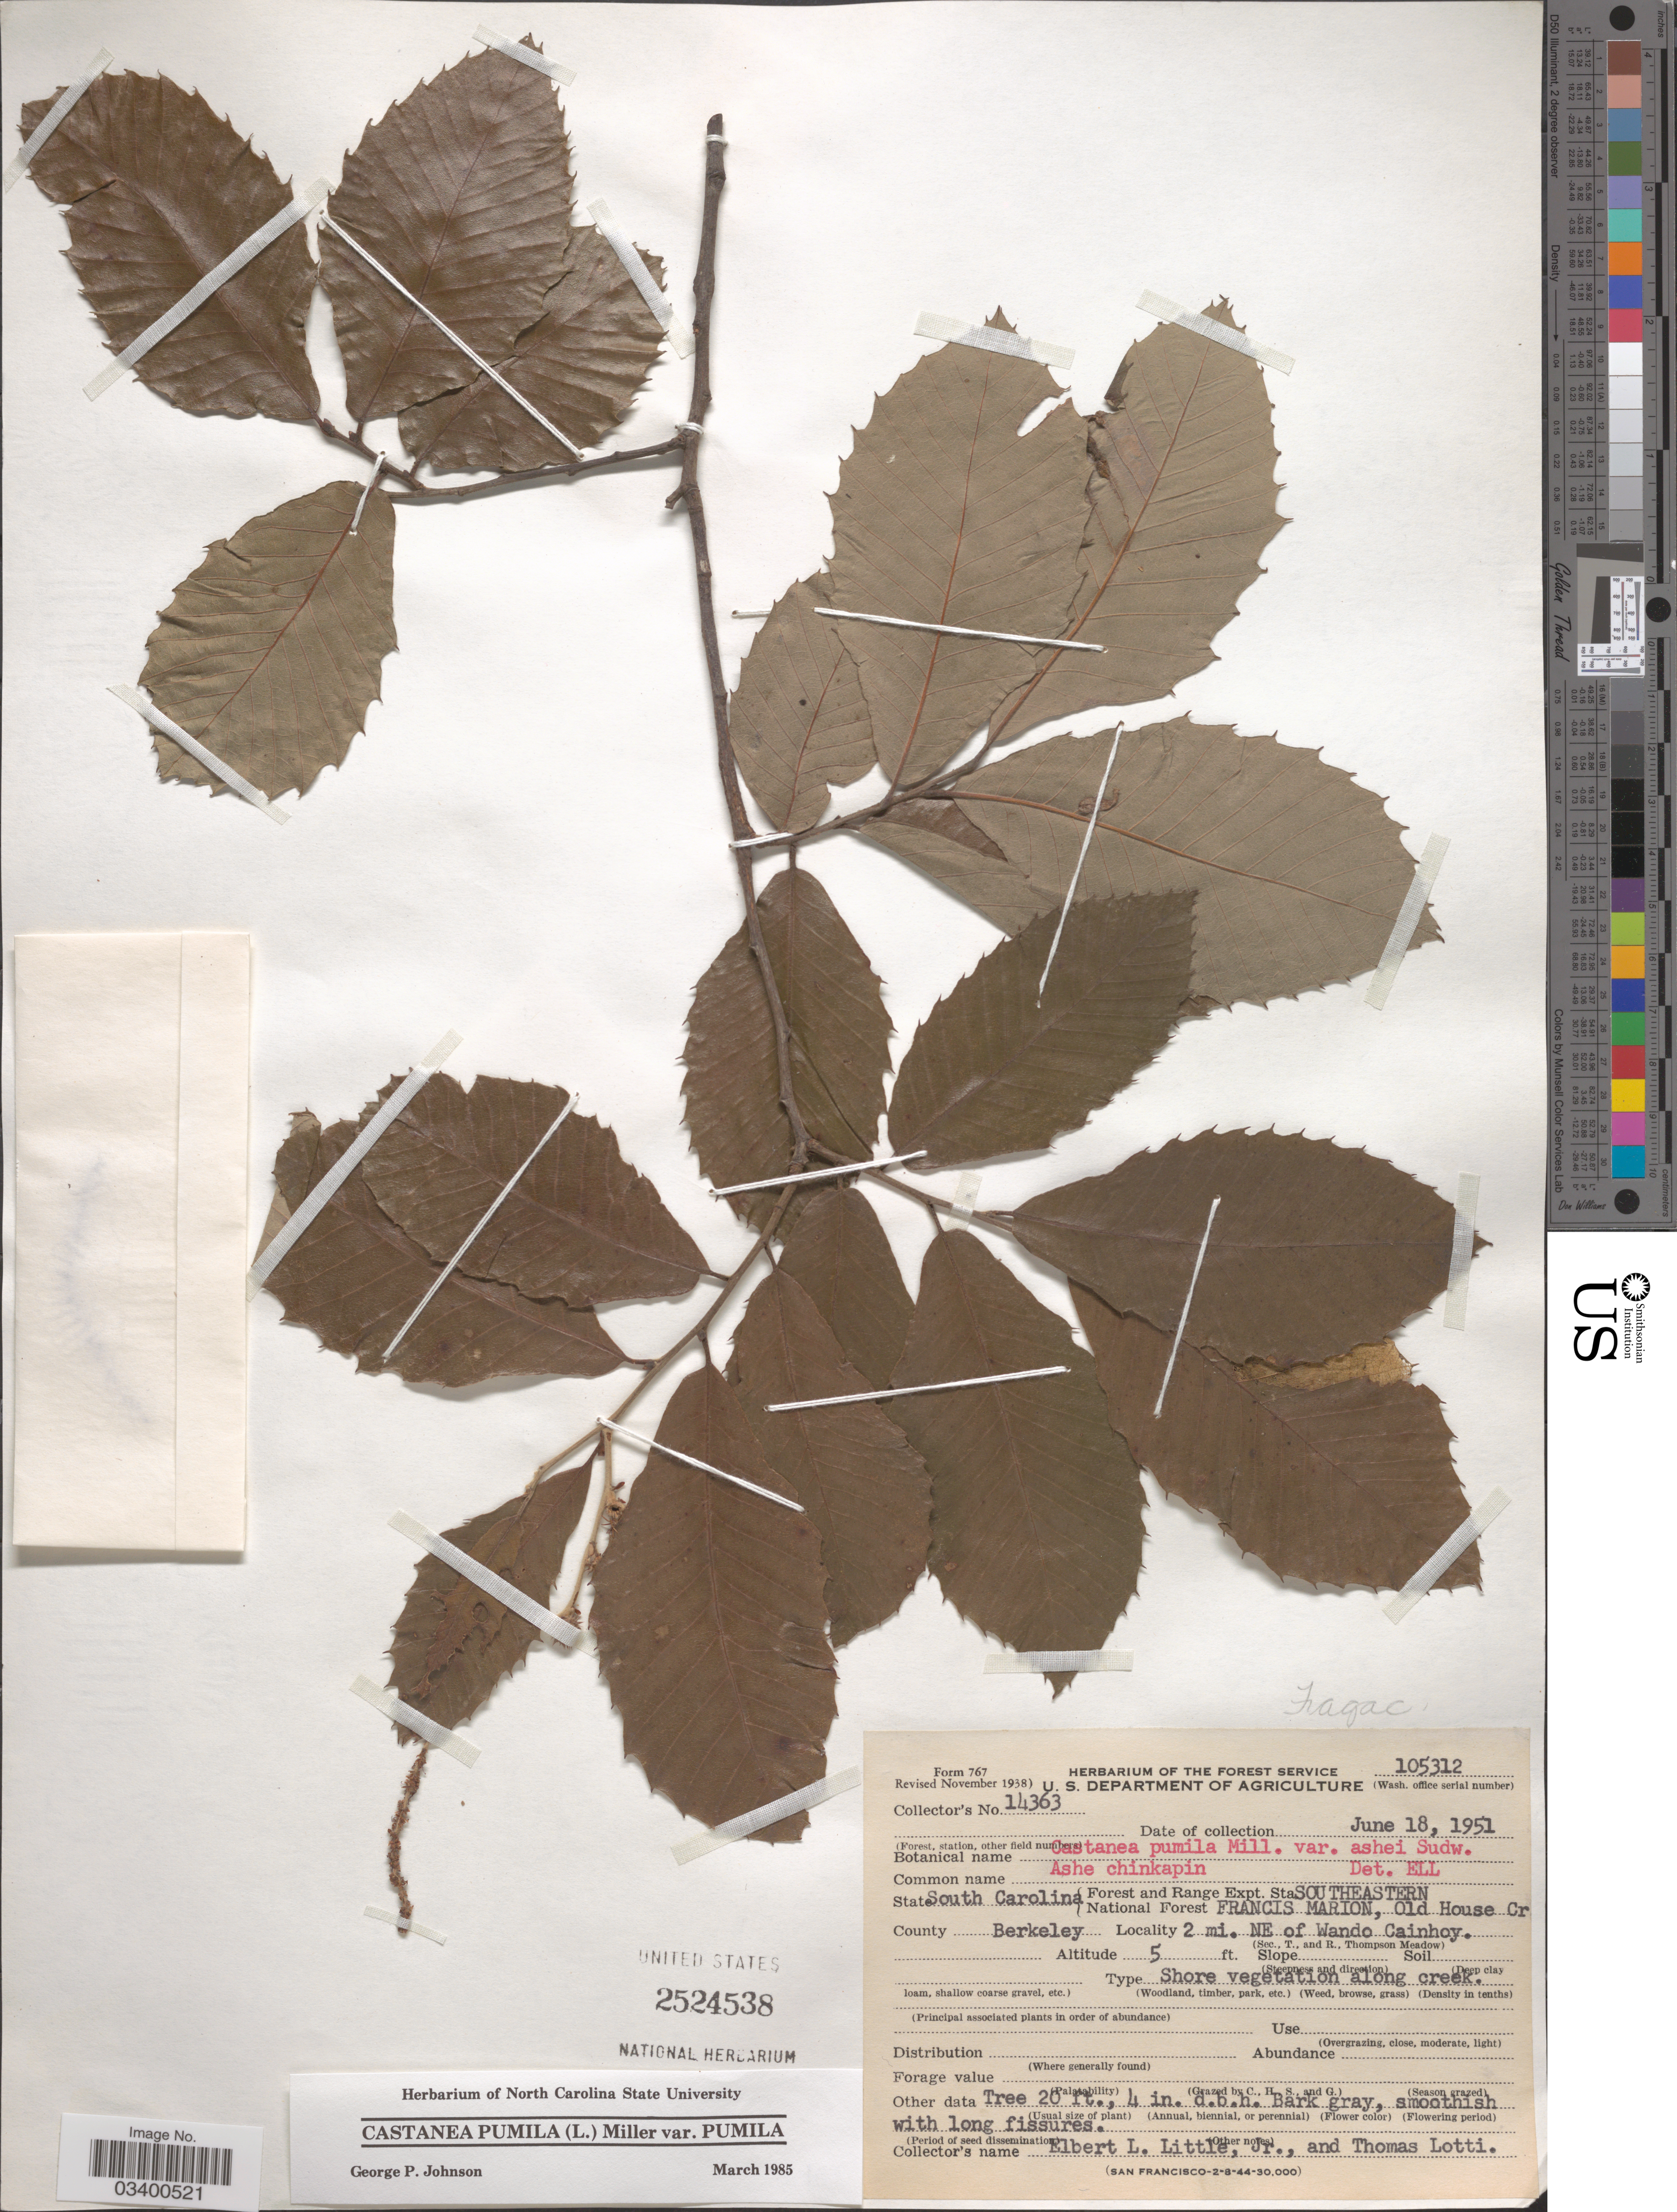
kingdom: Plantae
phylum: Tracheophyta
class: Magnoliopsida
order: Fagales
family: Fagaceae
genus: Castanea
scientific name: Castanea pumila var. pumila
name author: (L.) Mill.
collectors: E. L. Little & T. Lotti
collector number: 14363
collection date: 1951-06-18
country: United States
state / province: South Carolina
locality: Forest and Range Expt. Sta. Southeastern. National Forest Francis Marion, Old House Cr. County Berkeley. 2 mi. NE of Wando Cainhoy.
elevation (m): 2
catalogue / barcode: US 2524538